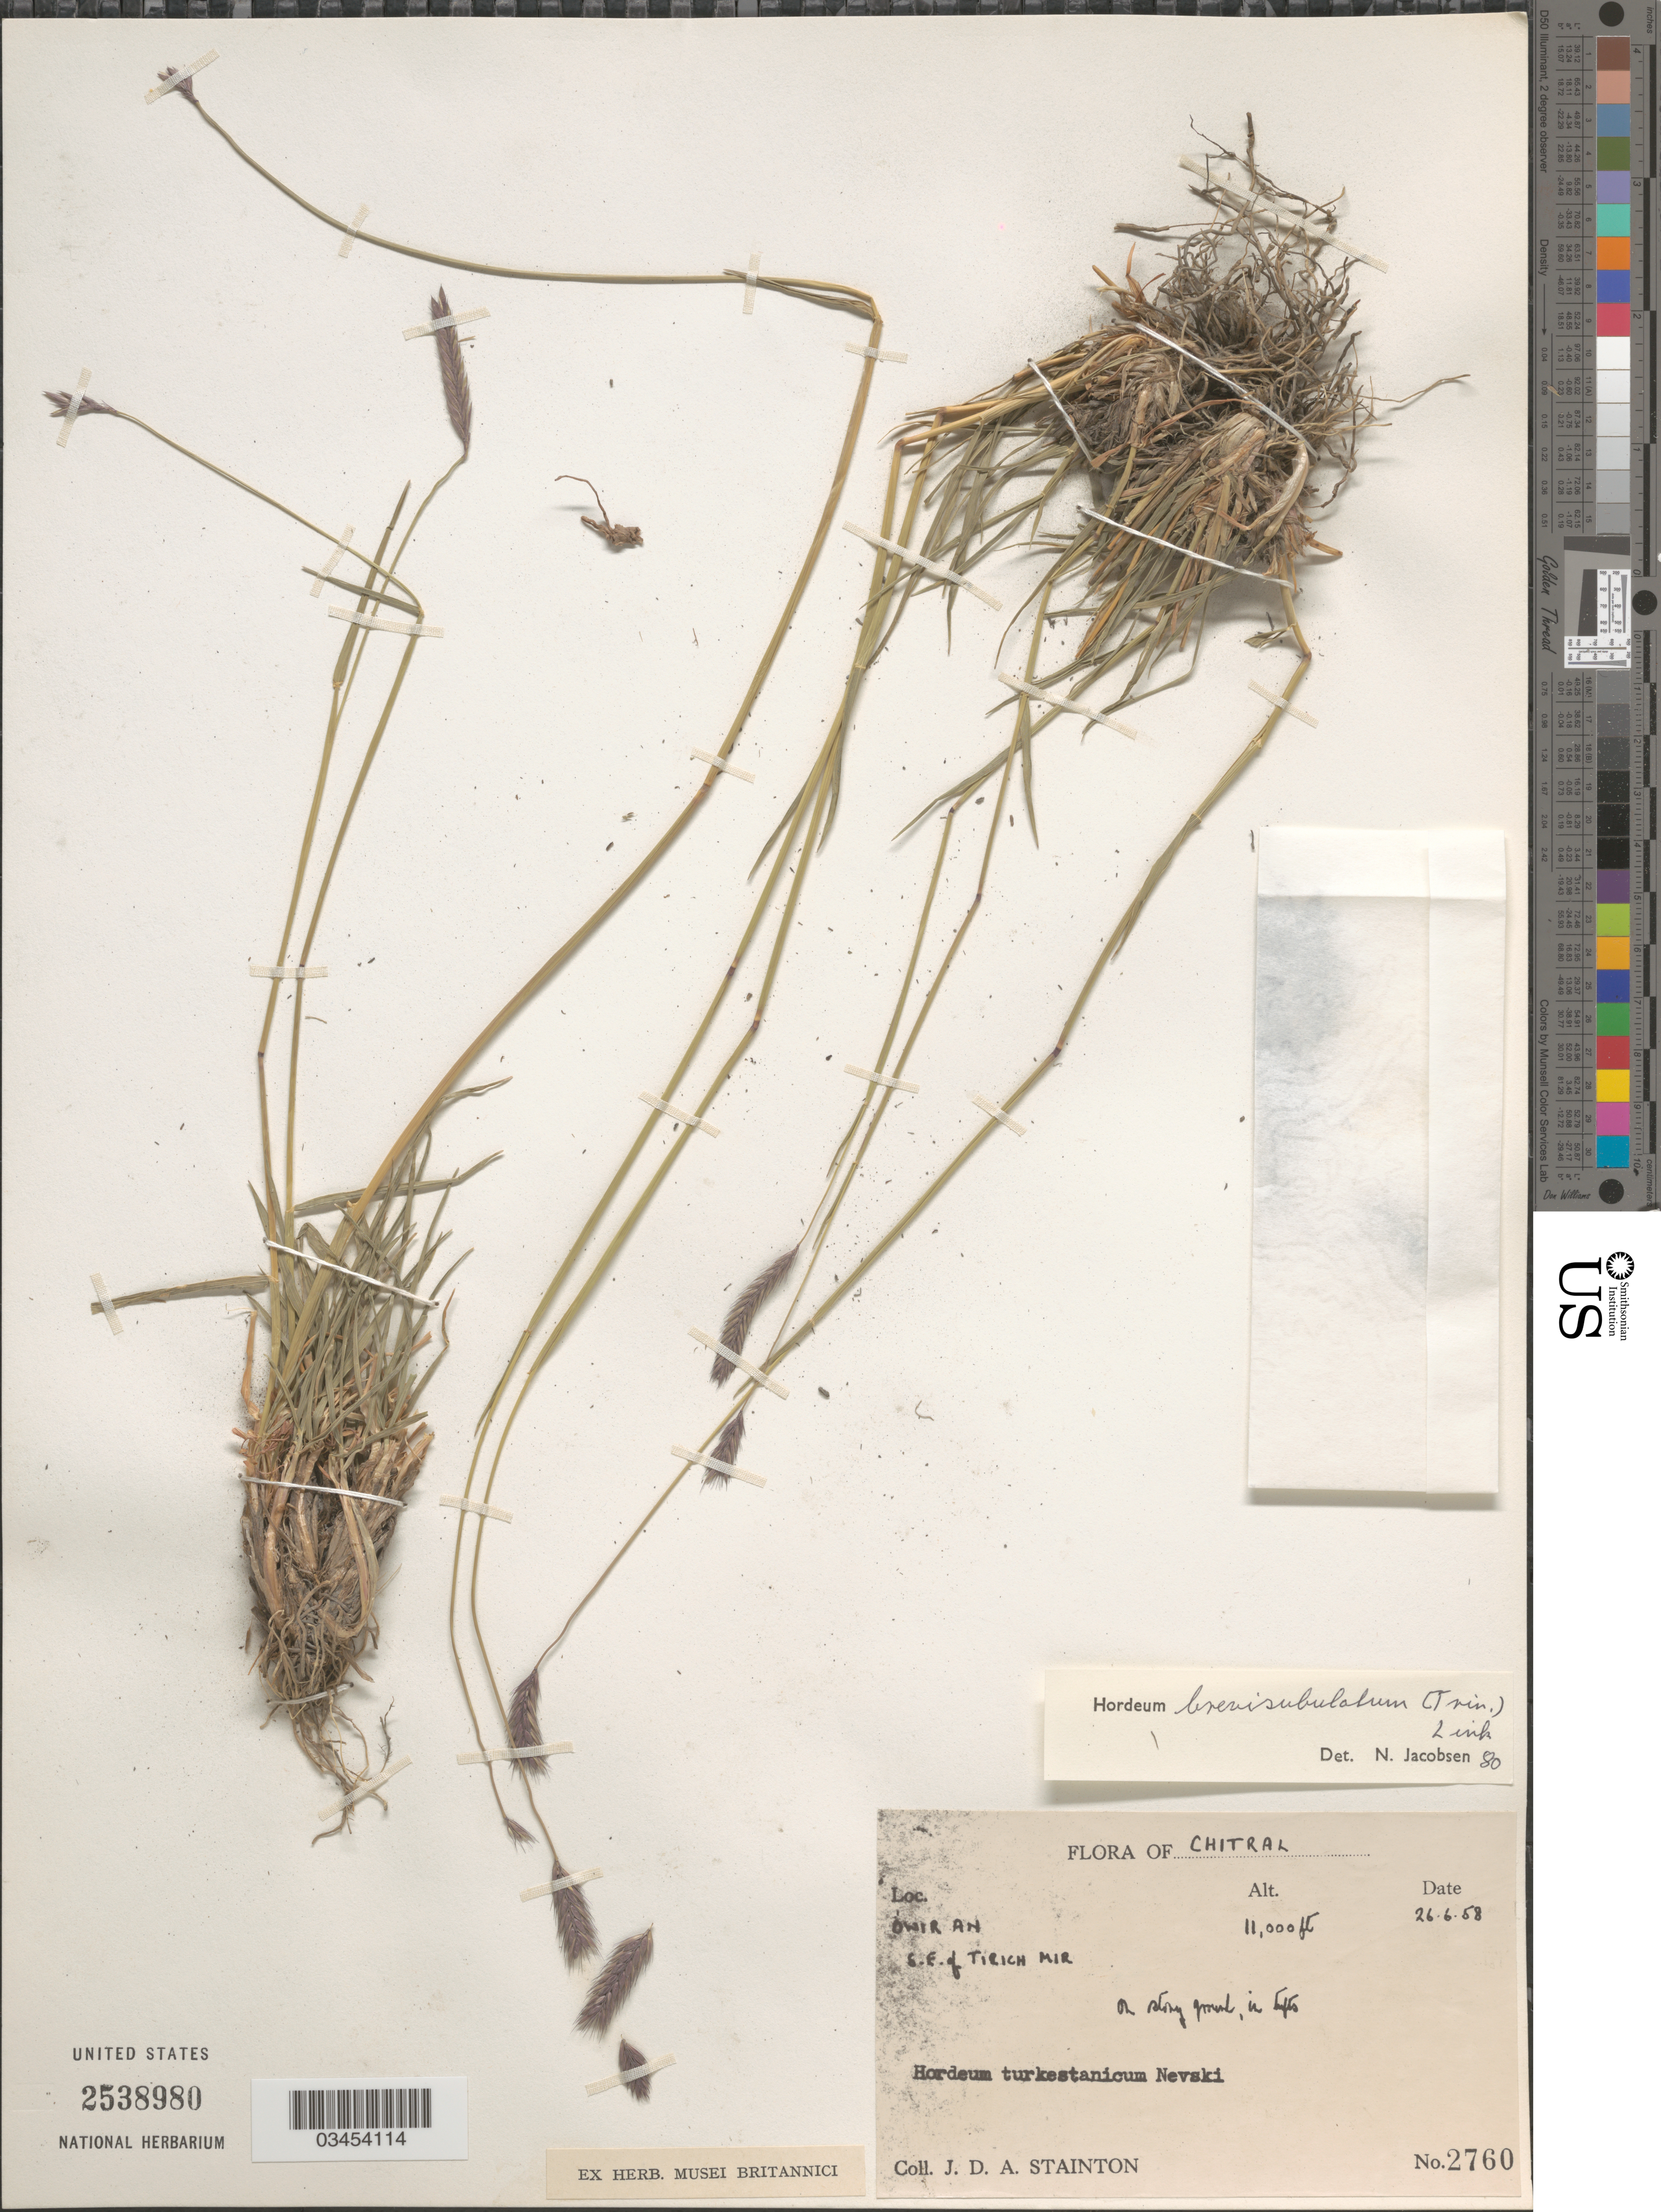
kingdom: Plantae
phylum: Tracheophyta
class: Liliopsida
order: Poales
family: Poaceae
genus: Hordeum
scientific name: Hordeum brevisubulatum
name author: (Trin.) Link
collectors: J. Stainton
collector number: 2760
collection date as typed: Transcribed d/m/y: 26/6/58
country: Pakistan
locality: Chitral. Owir An S.E. of Tirich Mir.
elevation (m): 3353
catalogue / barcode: US 2538980